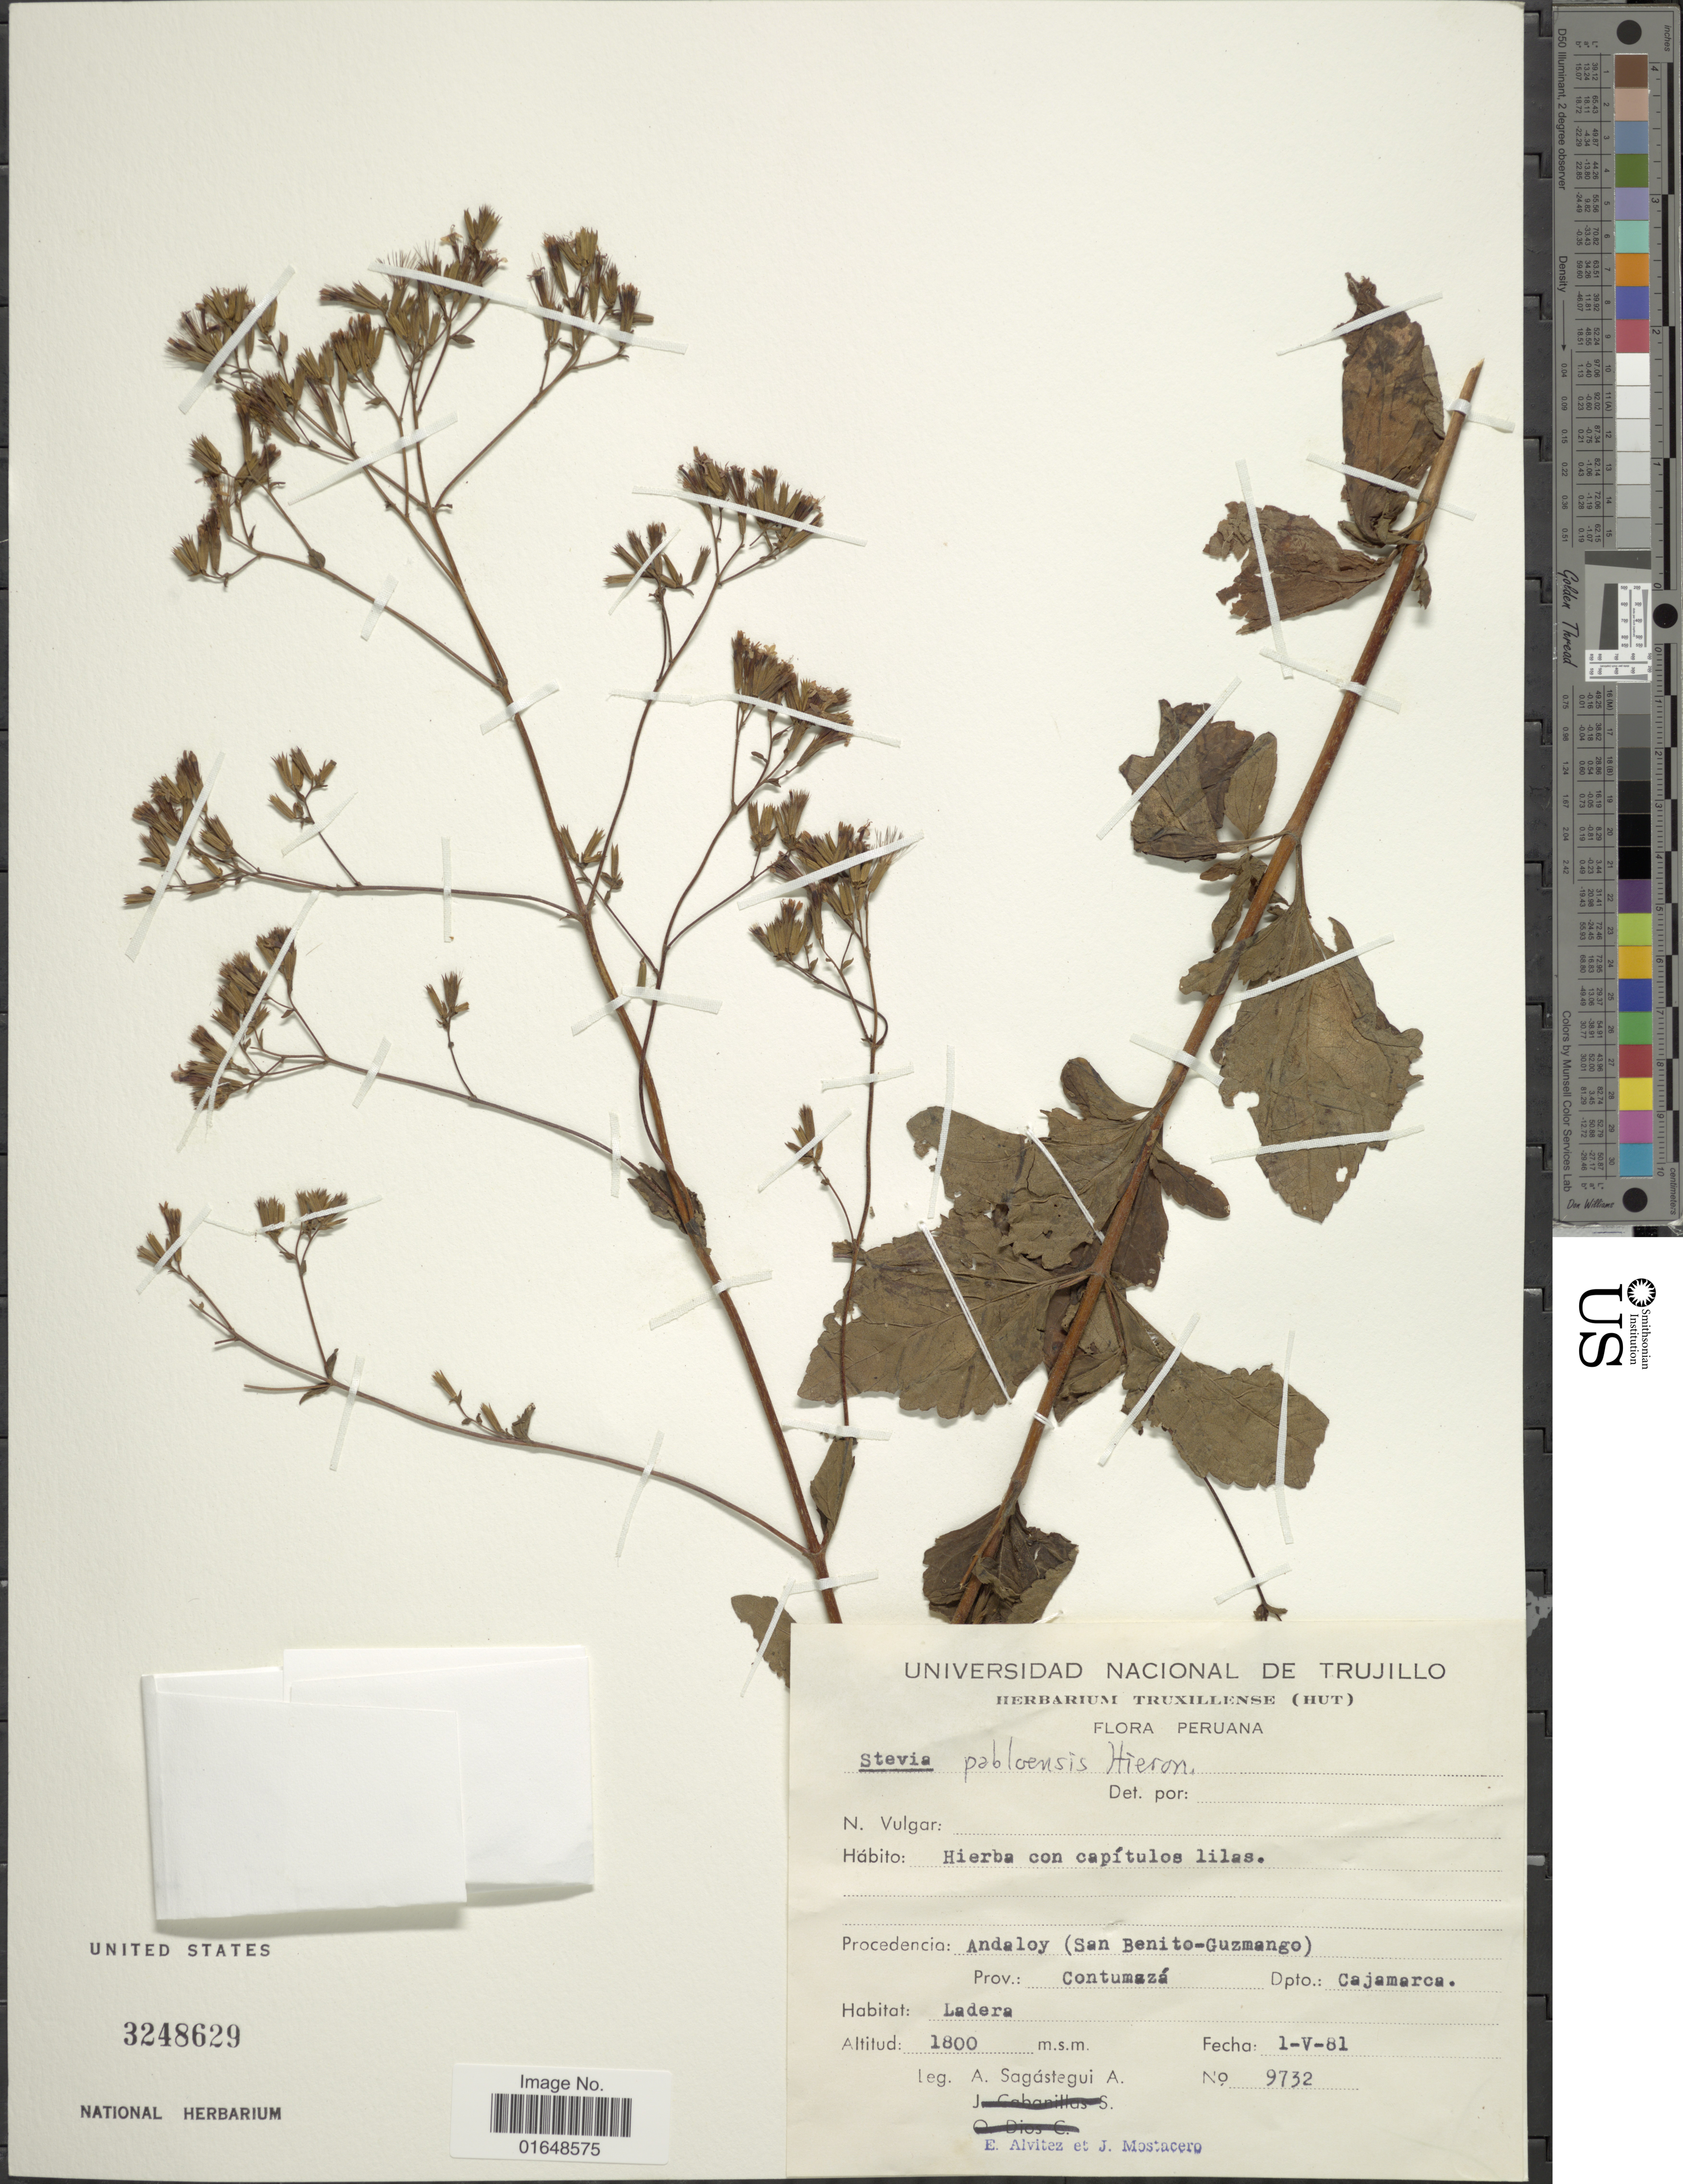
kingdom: Plantae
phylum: Tracheophyta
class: Magnoliopsida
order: Asterales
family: Asteraceae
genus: Stevia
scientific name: Stevia pabloensis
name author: Hieron. in Urb.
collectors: A. Sagástegui A., E. Alvitez I. & J. Mostacero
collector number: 9732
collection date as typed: Transcribed d/m/y: 1/5/81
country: Peru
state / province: Cajamarca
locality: Andaloy (San Benito-Guzmango). Prov.: Contumazá. Dpto.: Cajamarca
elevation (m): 1800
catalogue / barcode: US 3248629